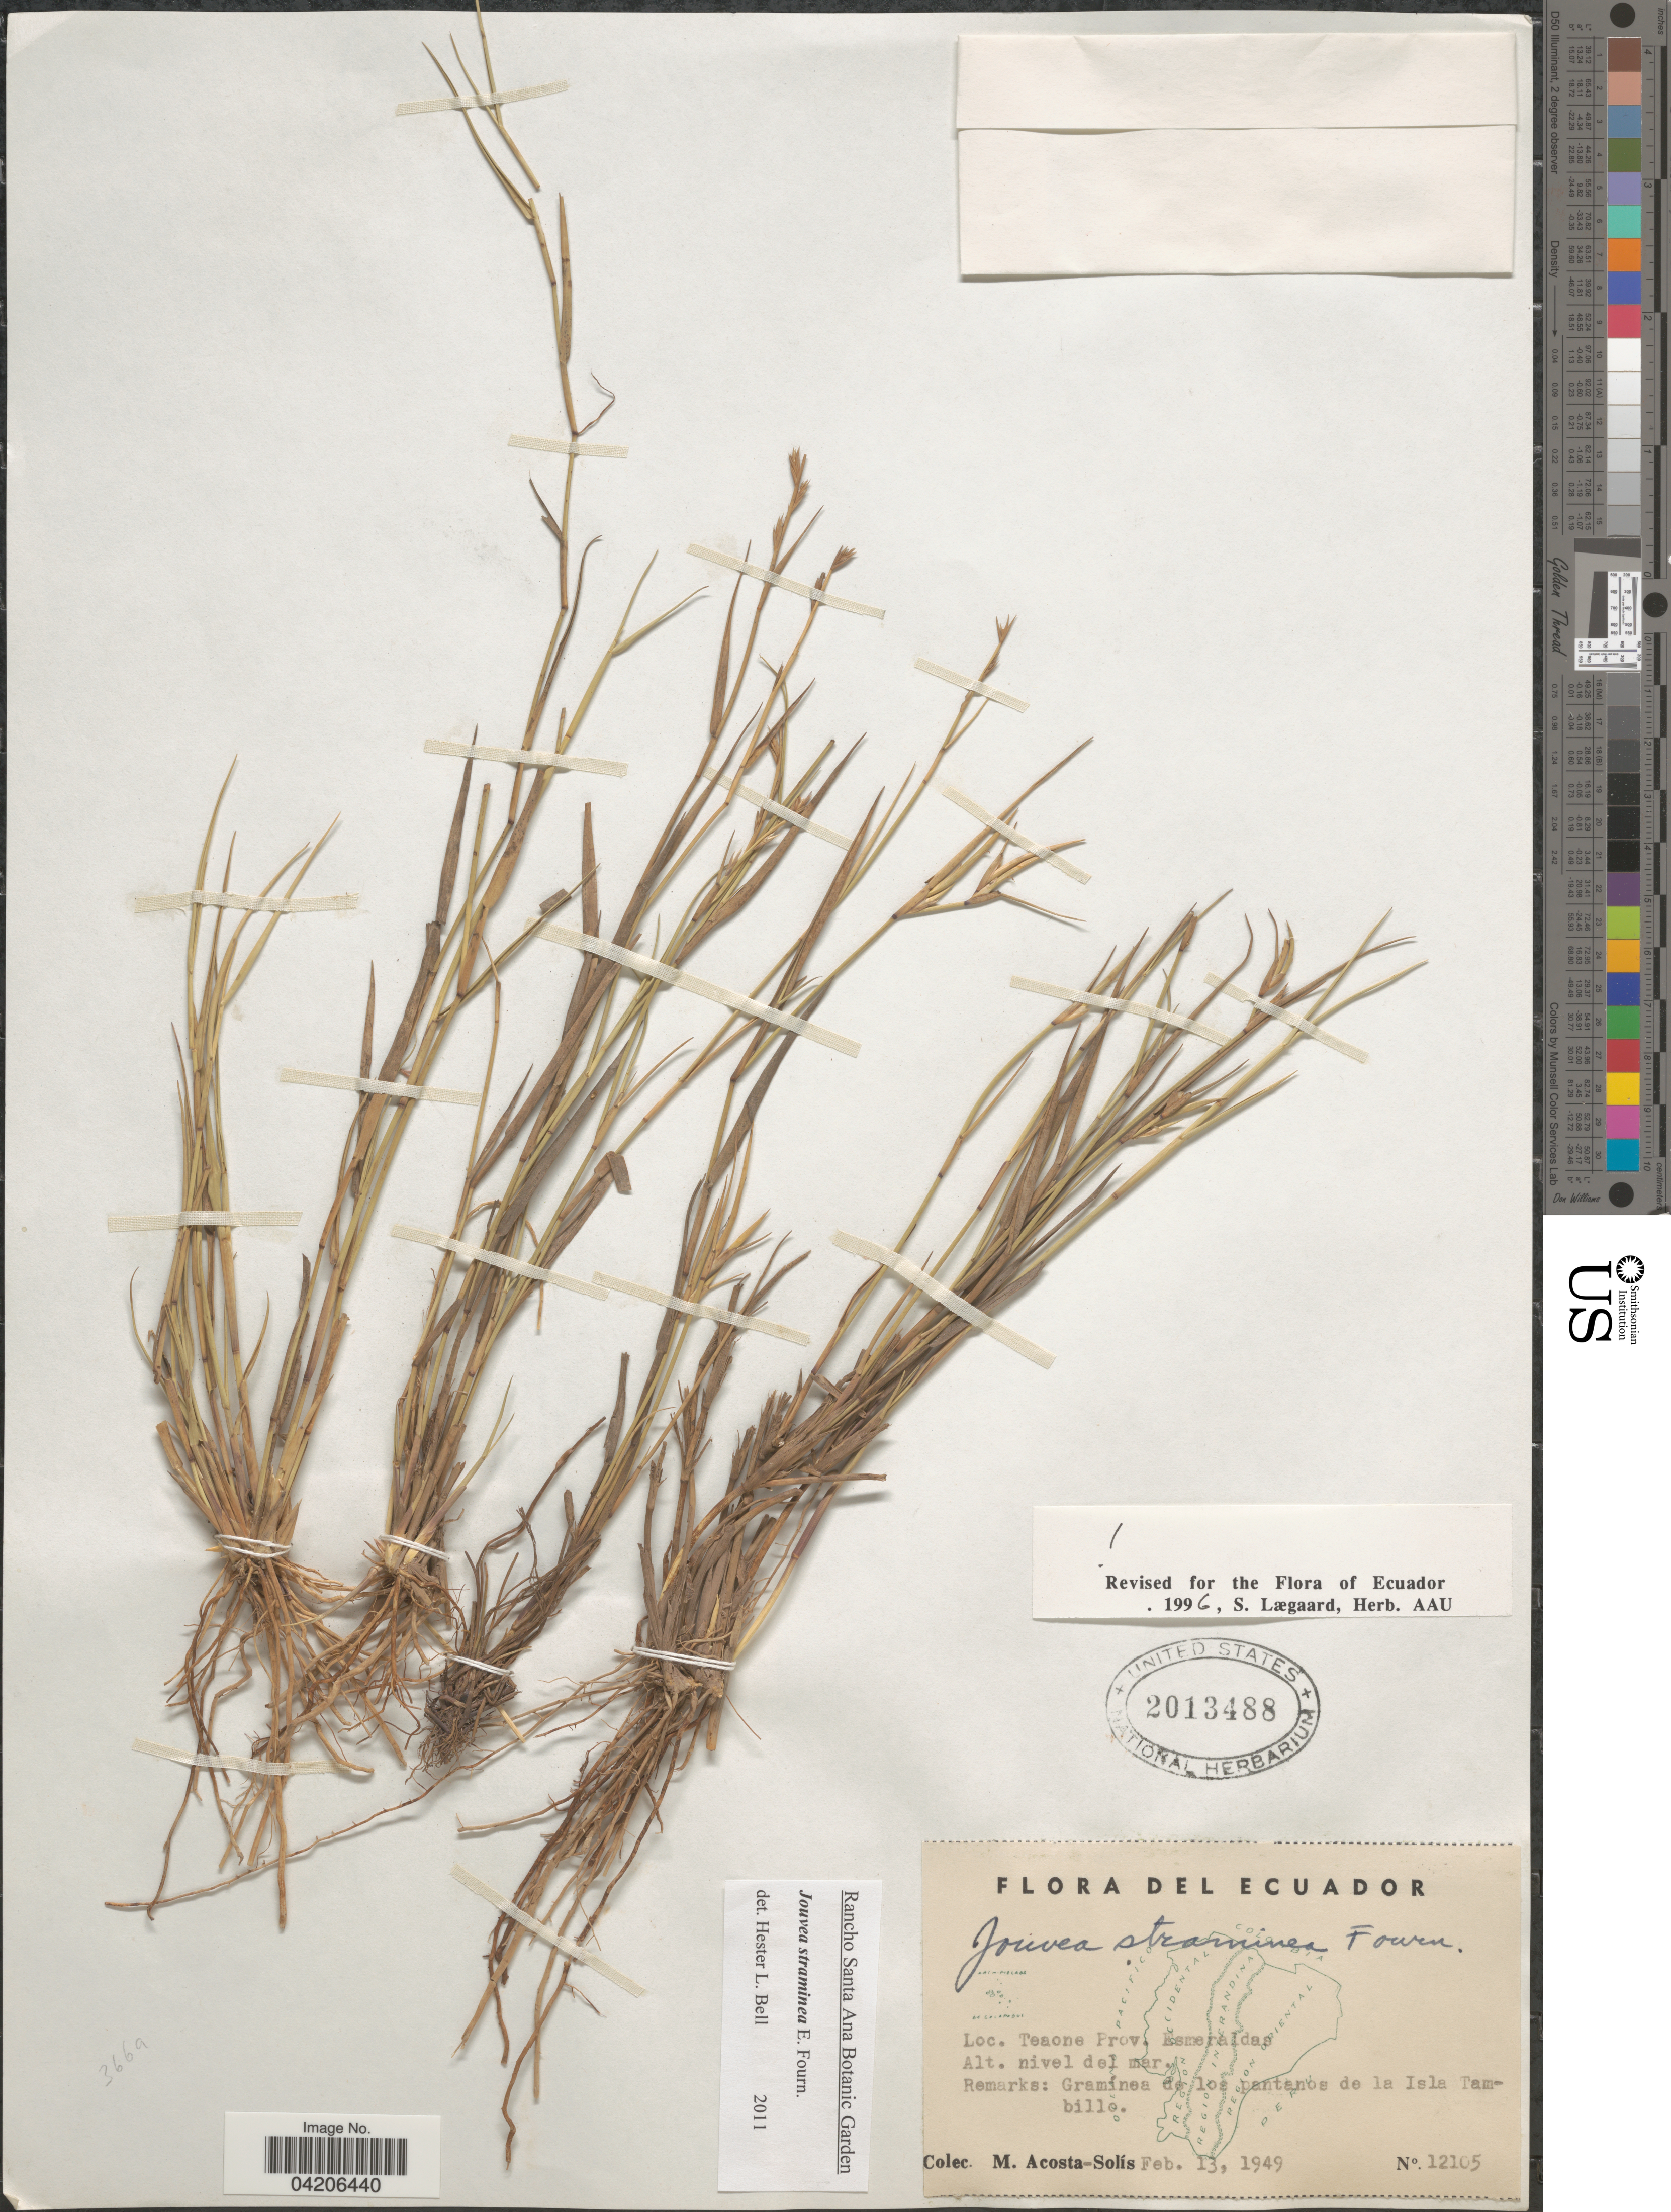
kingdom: Plantae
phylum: Tracheophyta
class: Liliopsida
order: Poales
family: Poaceae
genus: Jouvea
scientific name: Jouvea straminea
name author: E. Fourn.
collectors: M. Acosta Solis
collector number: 12105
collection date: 1949-02-13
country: Ecuador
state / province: Esmeraldas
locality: Teaone. La Isla Tambille.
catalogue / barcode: US 2013488